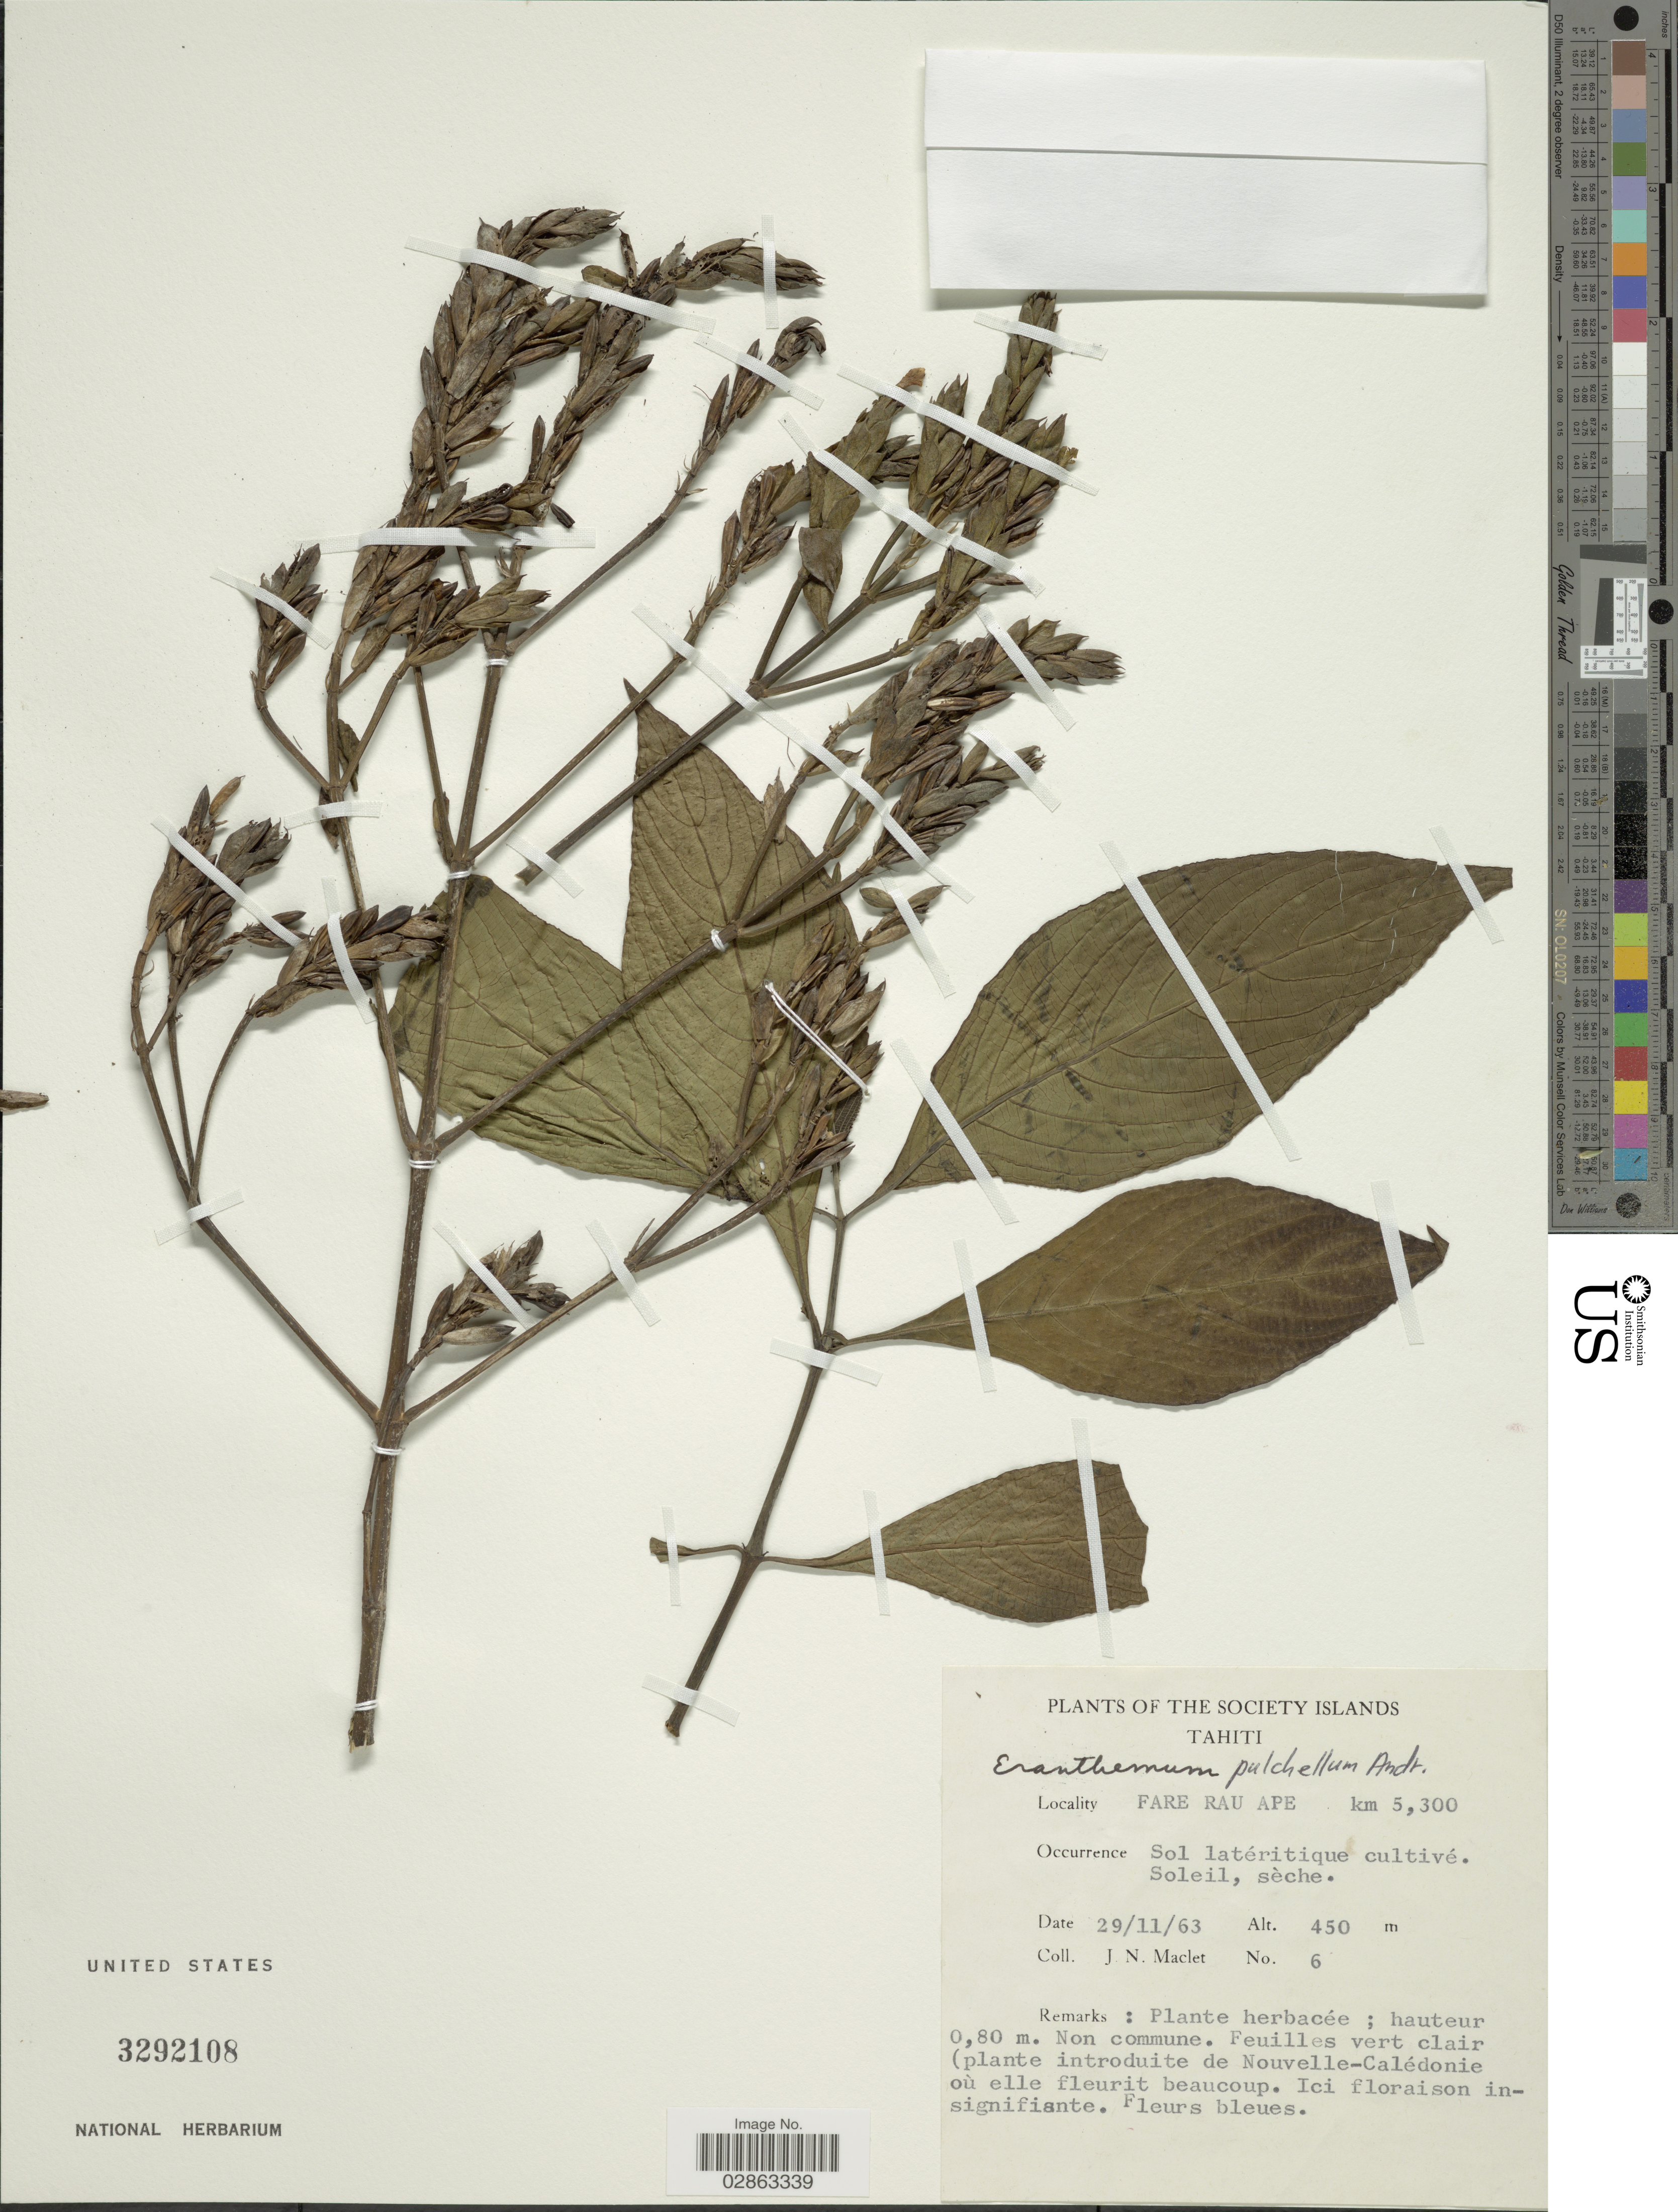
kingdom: Plantae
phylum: Tracheophyta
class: Magnoliopsida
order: Lamiales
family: Acanthaceae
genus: Eranthemum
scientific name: Eranthemum pulchellum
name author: Andrews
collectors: J. Maclet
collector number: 6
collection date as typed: Transcribed d/m/y: 29/11/63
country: French Polynesia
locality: Society Islands, Tahiti. Fare Rau Ape km 5,300.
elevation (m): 450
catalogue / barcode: US 3292108